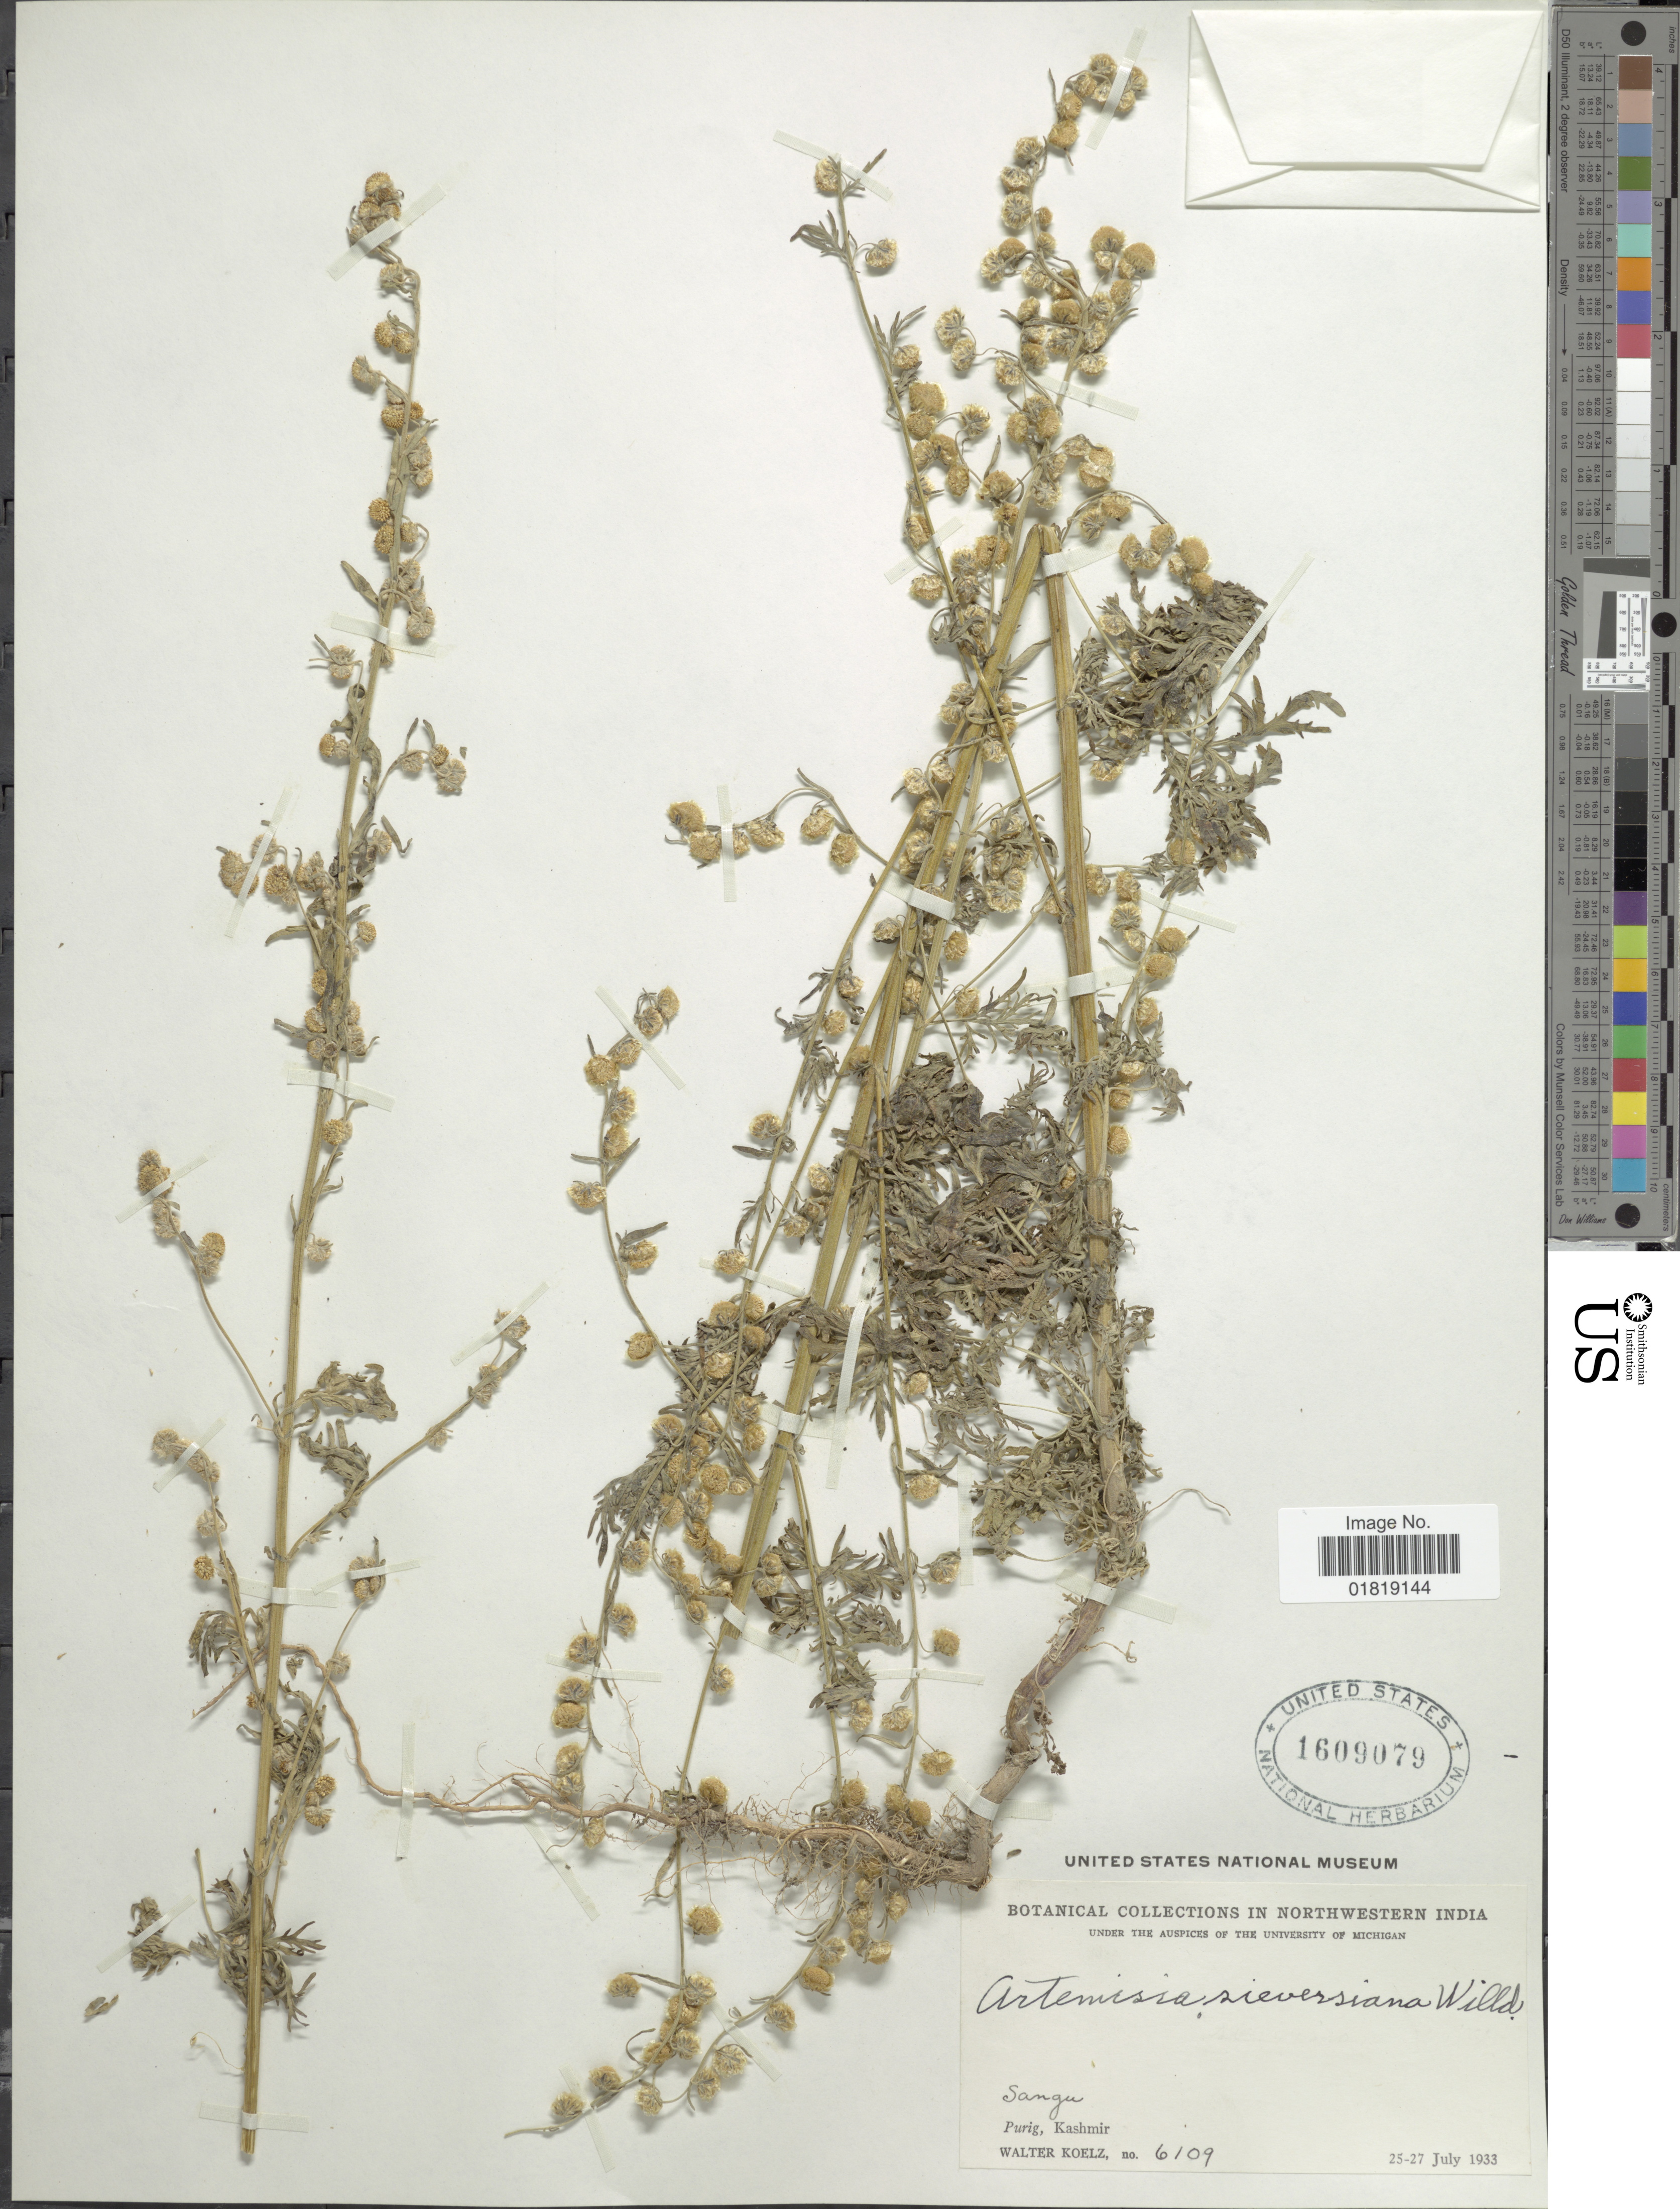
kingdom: Plantae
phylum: Tracheophyta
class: Magnoliopsida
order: Asterales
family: Asteraceae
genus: Artemisia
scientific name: Artemisia sieversiana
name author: Willd.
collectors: W. N. Koelz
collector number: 6109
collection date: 1933-07-25/1933-07-27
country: India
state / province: Jammu and Kashmir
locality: Northwestern India, Sangu, Purig, Kashmir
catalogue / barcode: US 1609079